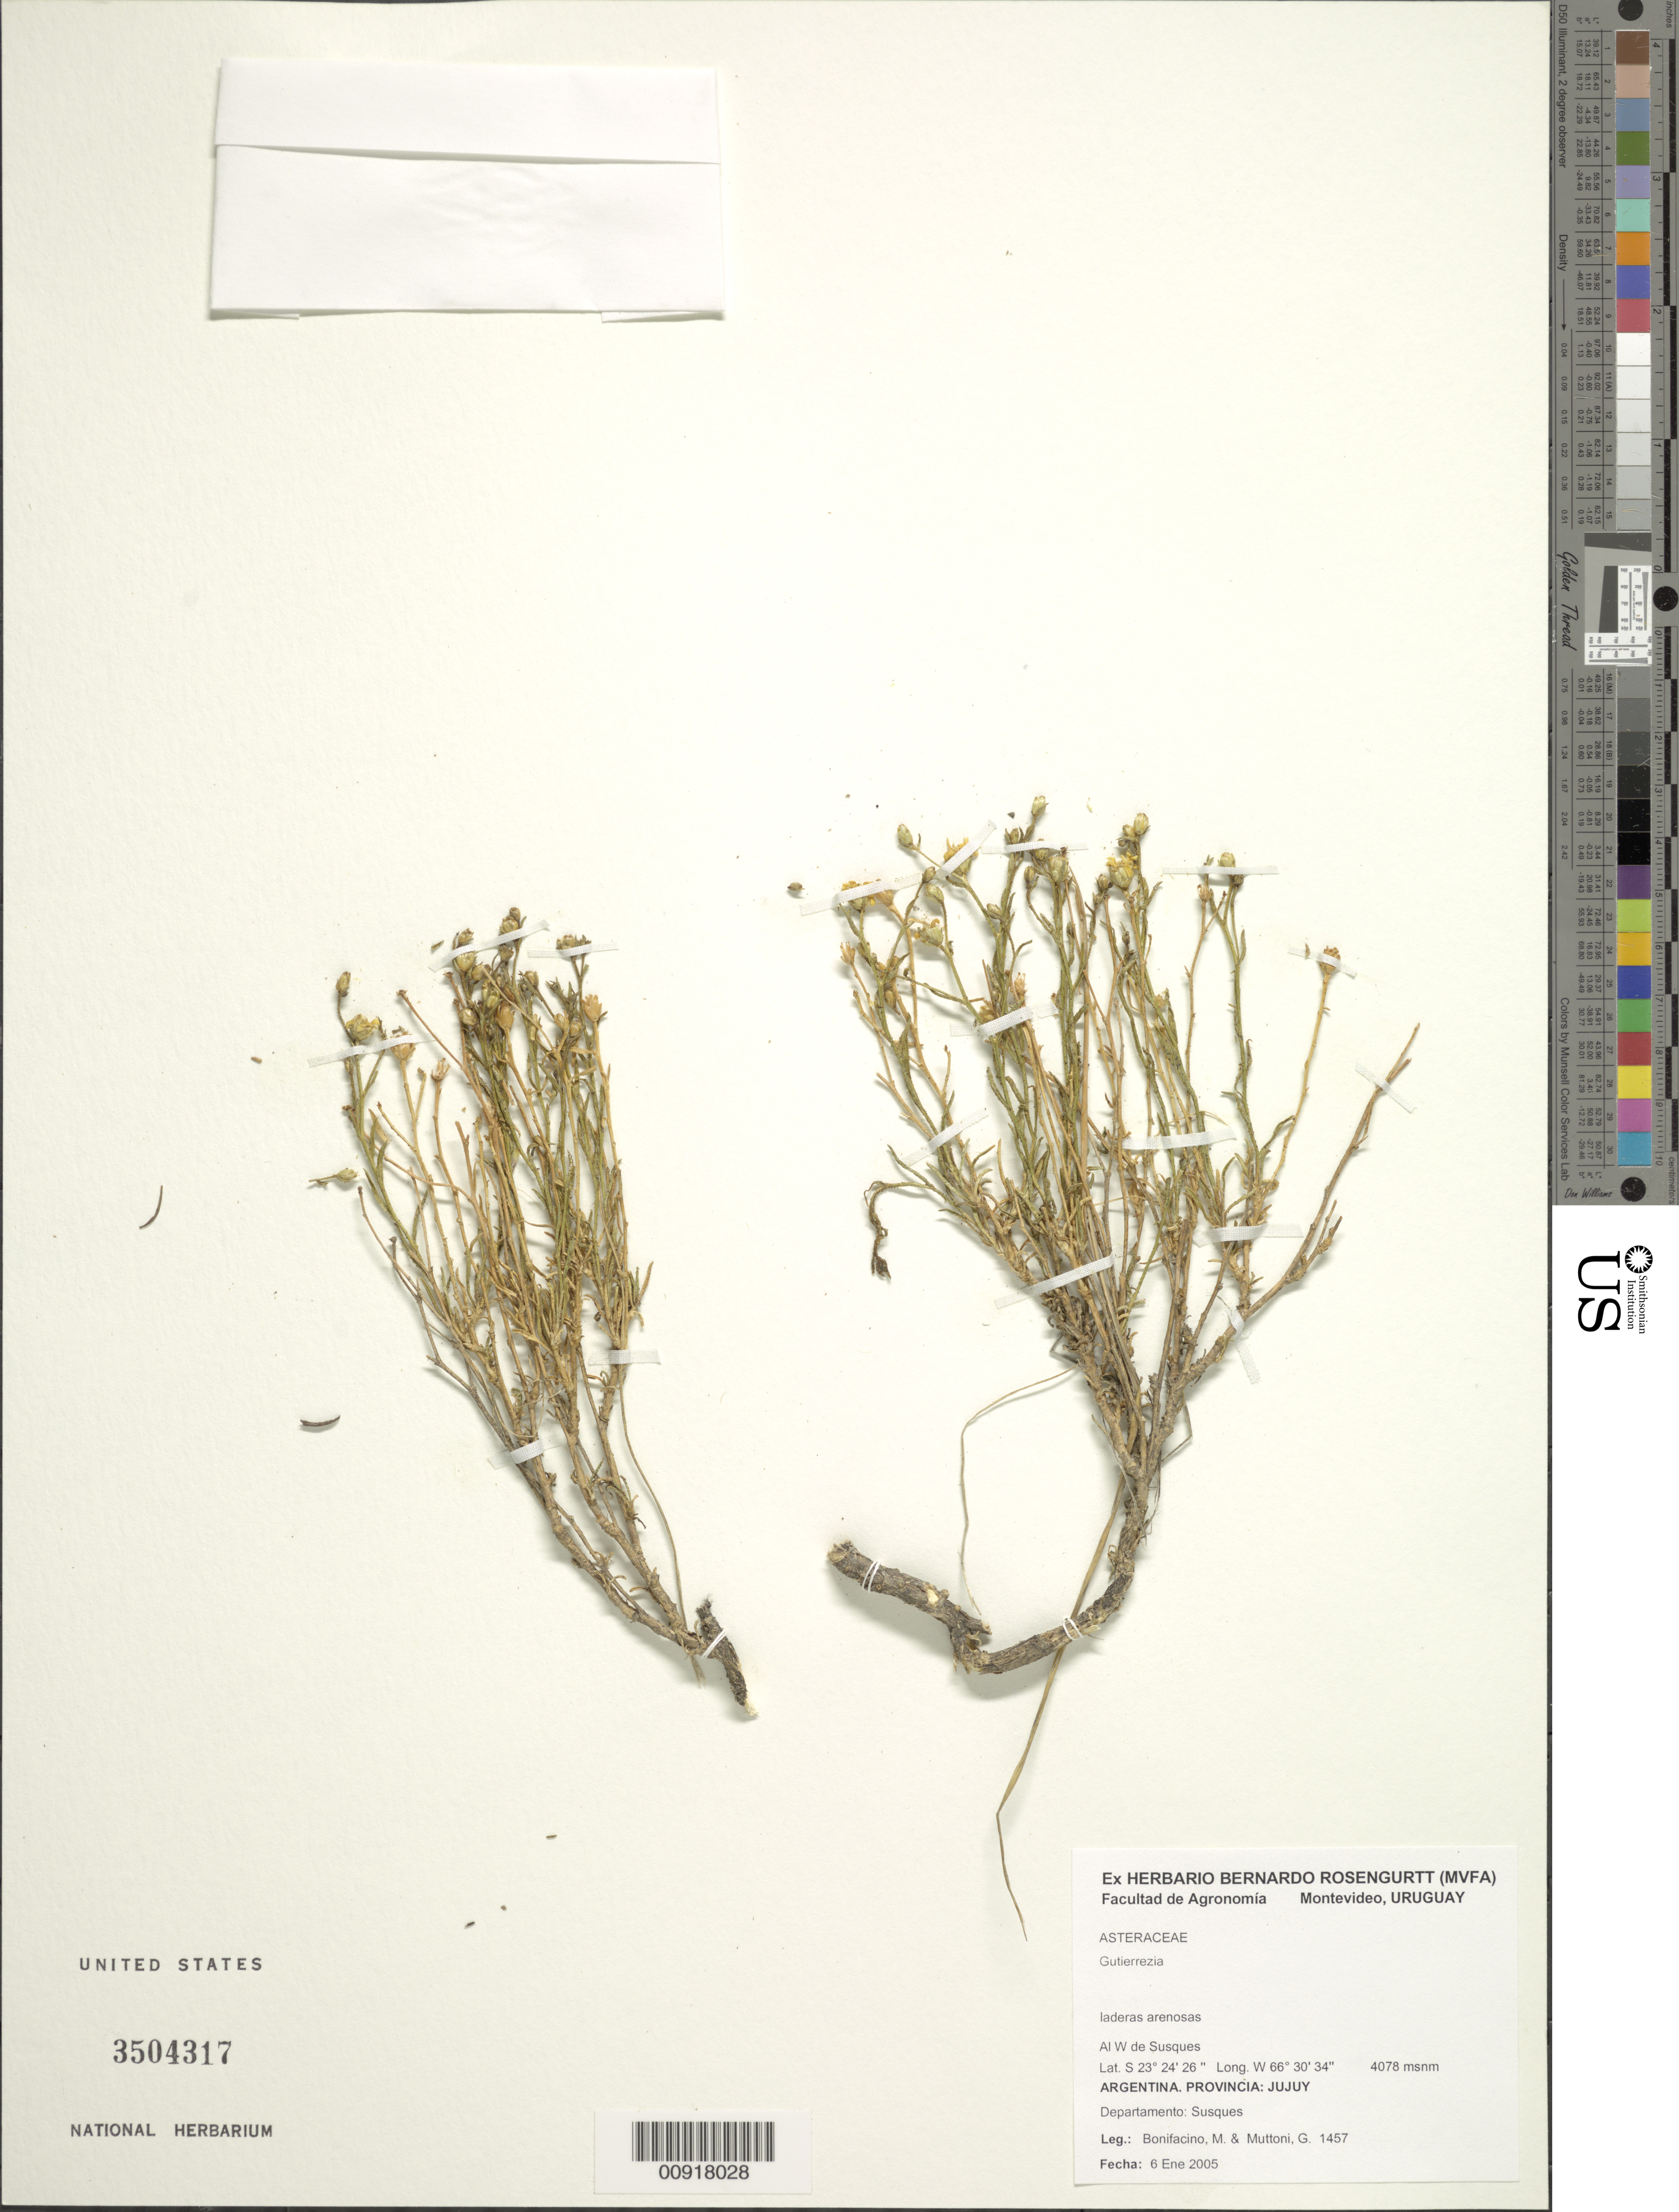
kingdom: Plantae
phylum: Tracheophyta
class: Magnoliopsida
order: Asterales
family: Asteraceae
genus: Gutierrezia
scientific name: Gutierrezia sp.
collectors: M. Bonifacino & G. Muttoni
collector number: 1457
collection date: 2005-01-06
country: Argentina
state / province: Jujuy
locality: Dpto. Susques, W de Susques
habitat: Laderas arenosas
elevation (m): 4078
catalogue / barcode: US 3504317